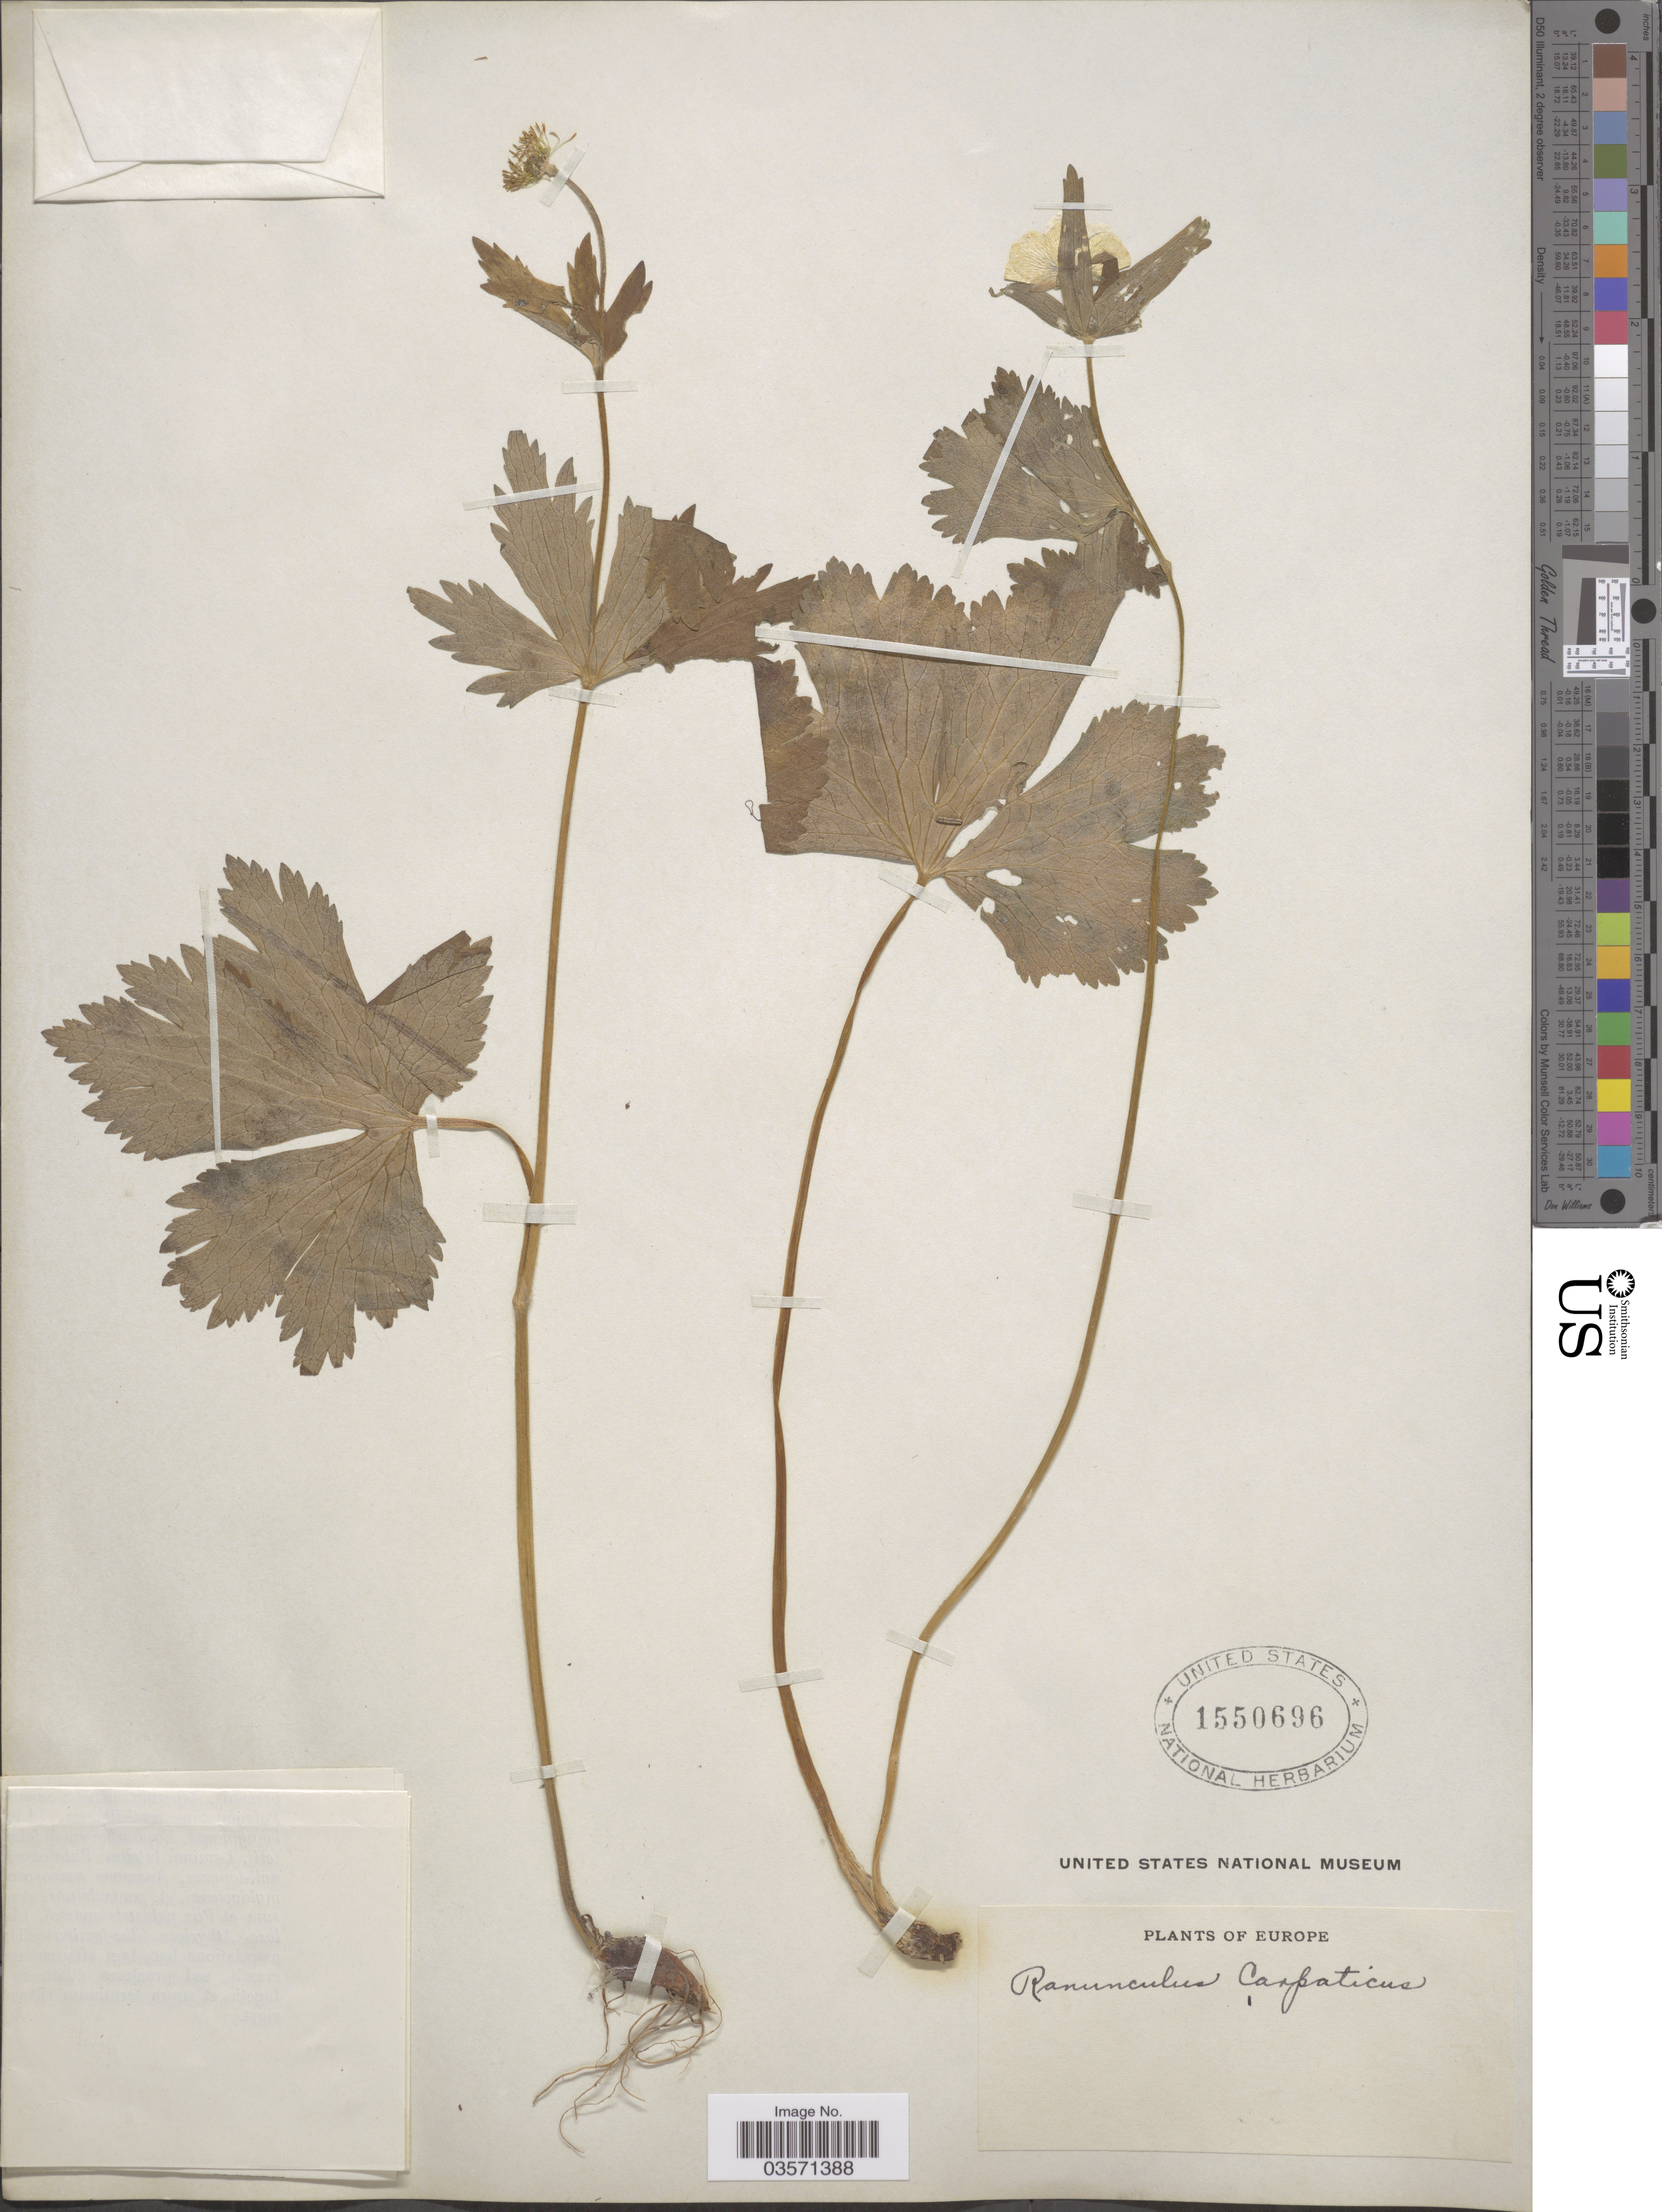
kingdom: Plantae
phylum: Tracheophyta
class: Magnoliopsida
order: Ranunculales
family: Ranunculaceae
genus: Ranunculus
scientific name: Ranunculus carpaticus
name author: Herbich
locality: Europe.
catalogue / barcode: US 1550696